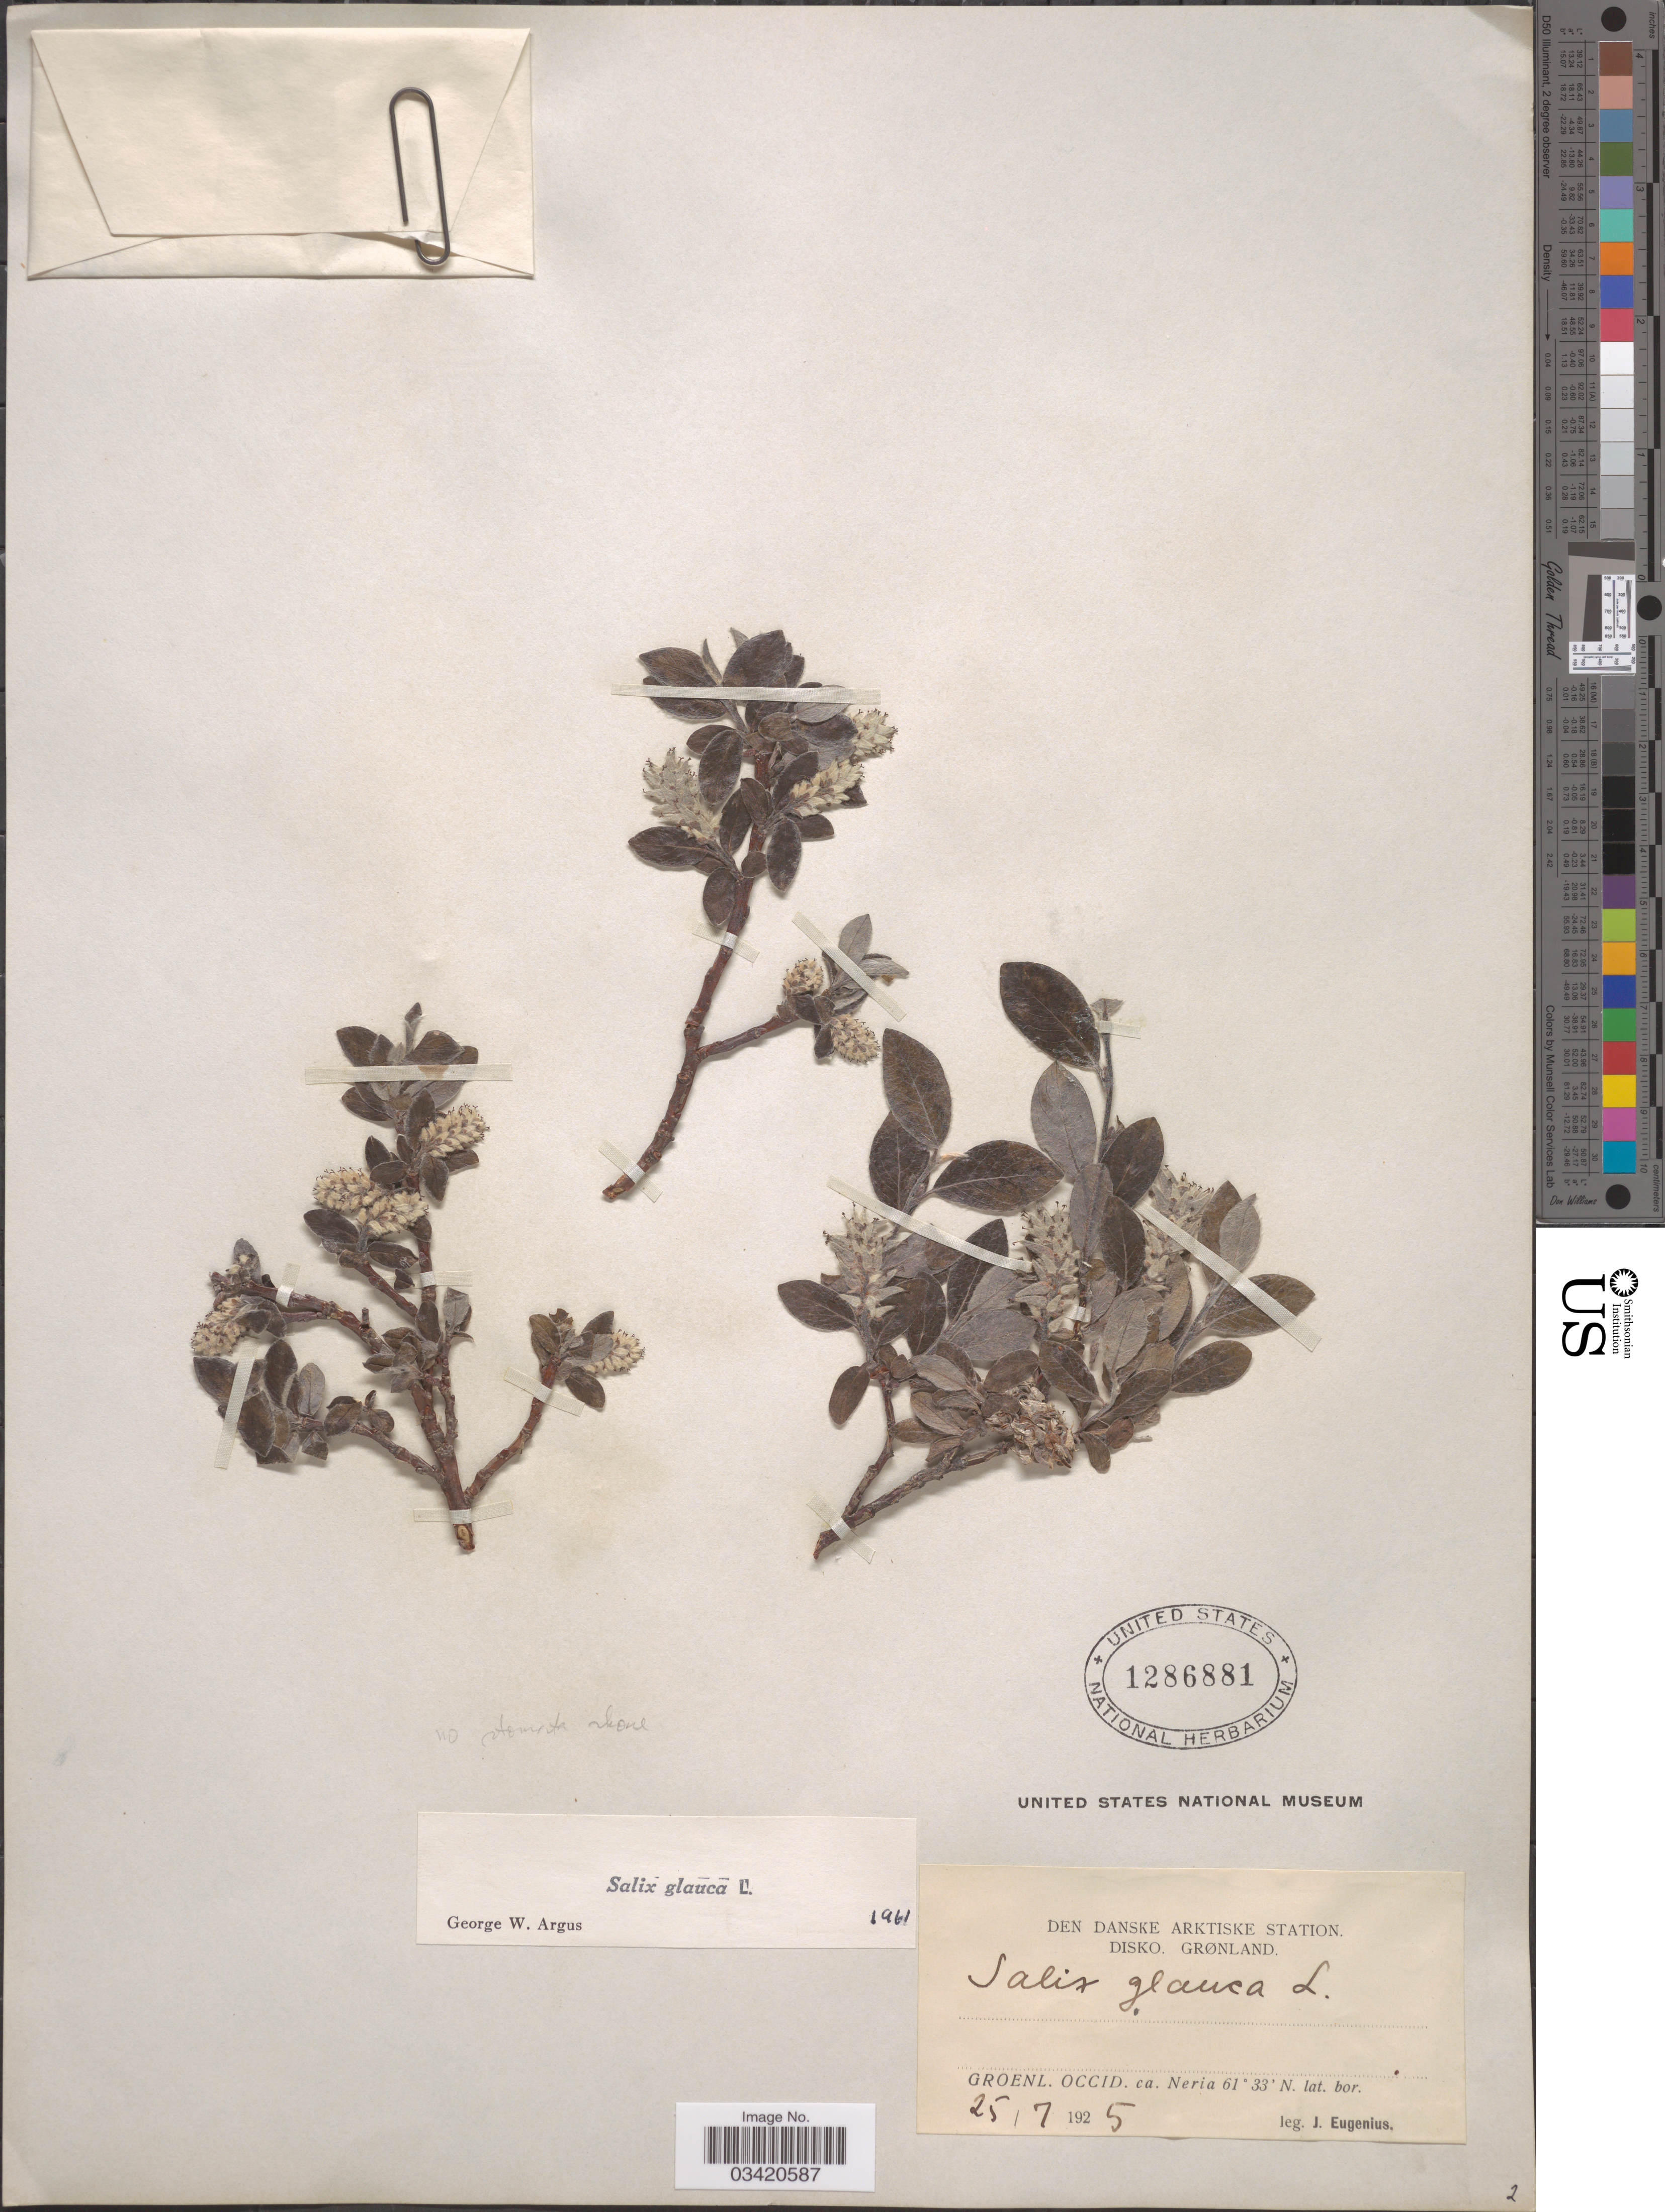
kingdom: Plantae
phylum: Tracheophyta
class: Magnoliopsida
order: Malpighiales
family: Salicaceae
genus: Salix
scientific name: Salix glauca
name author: L.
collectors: J. Eugenius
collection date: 1925-07-25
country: Greenland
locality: Den Danske Arktiske Station. Disko. Grønland. Groenl. Occid. ca. Neria.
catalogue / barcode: US 1286881